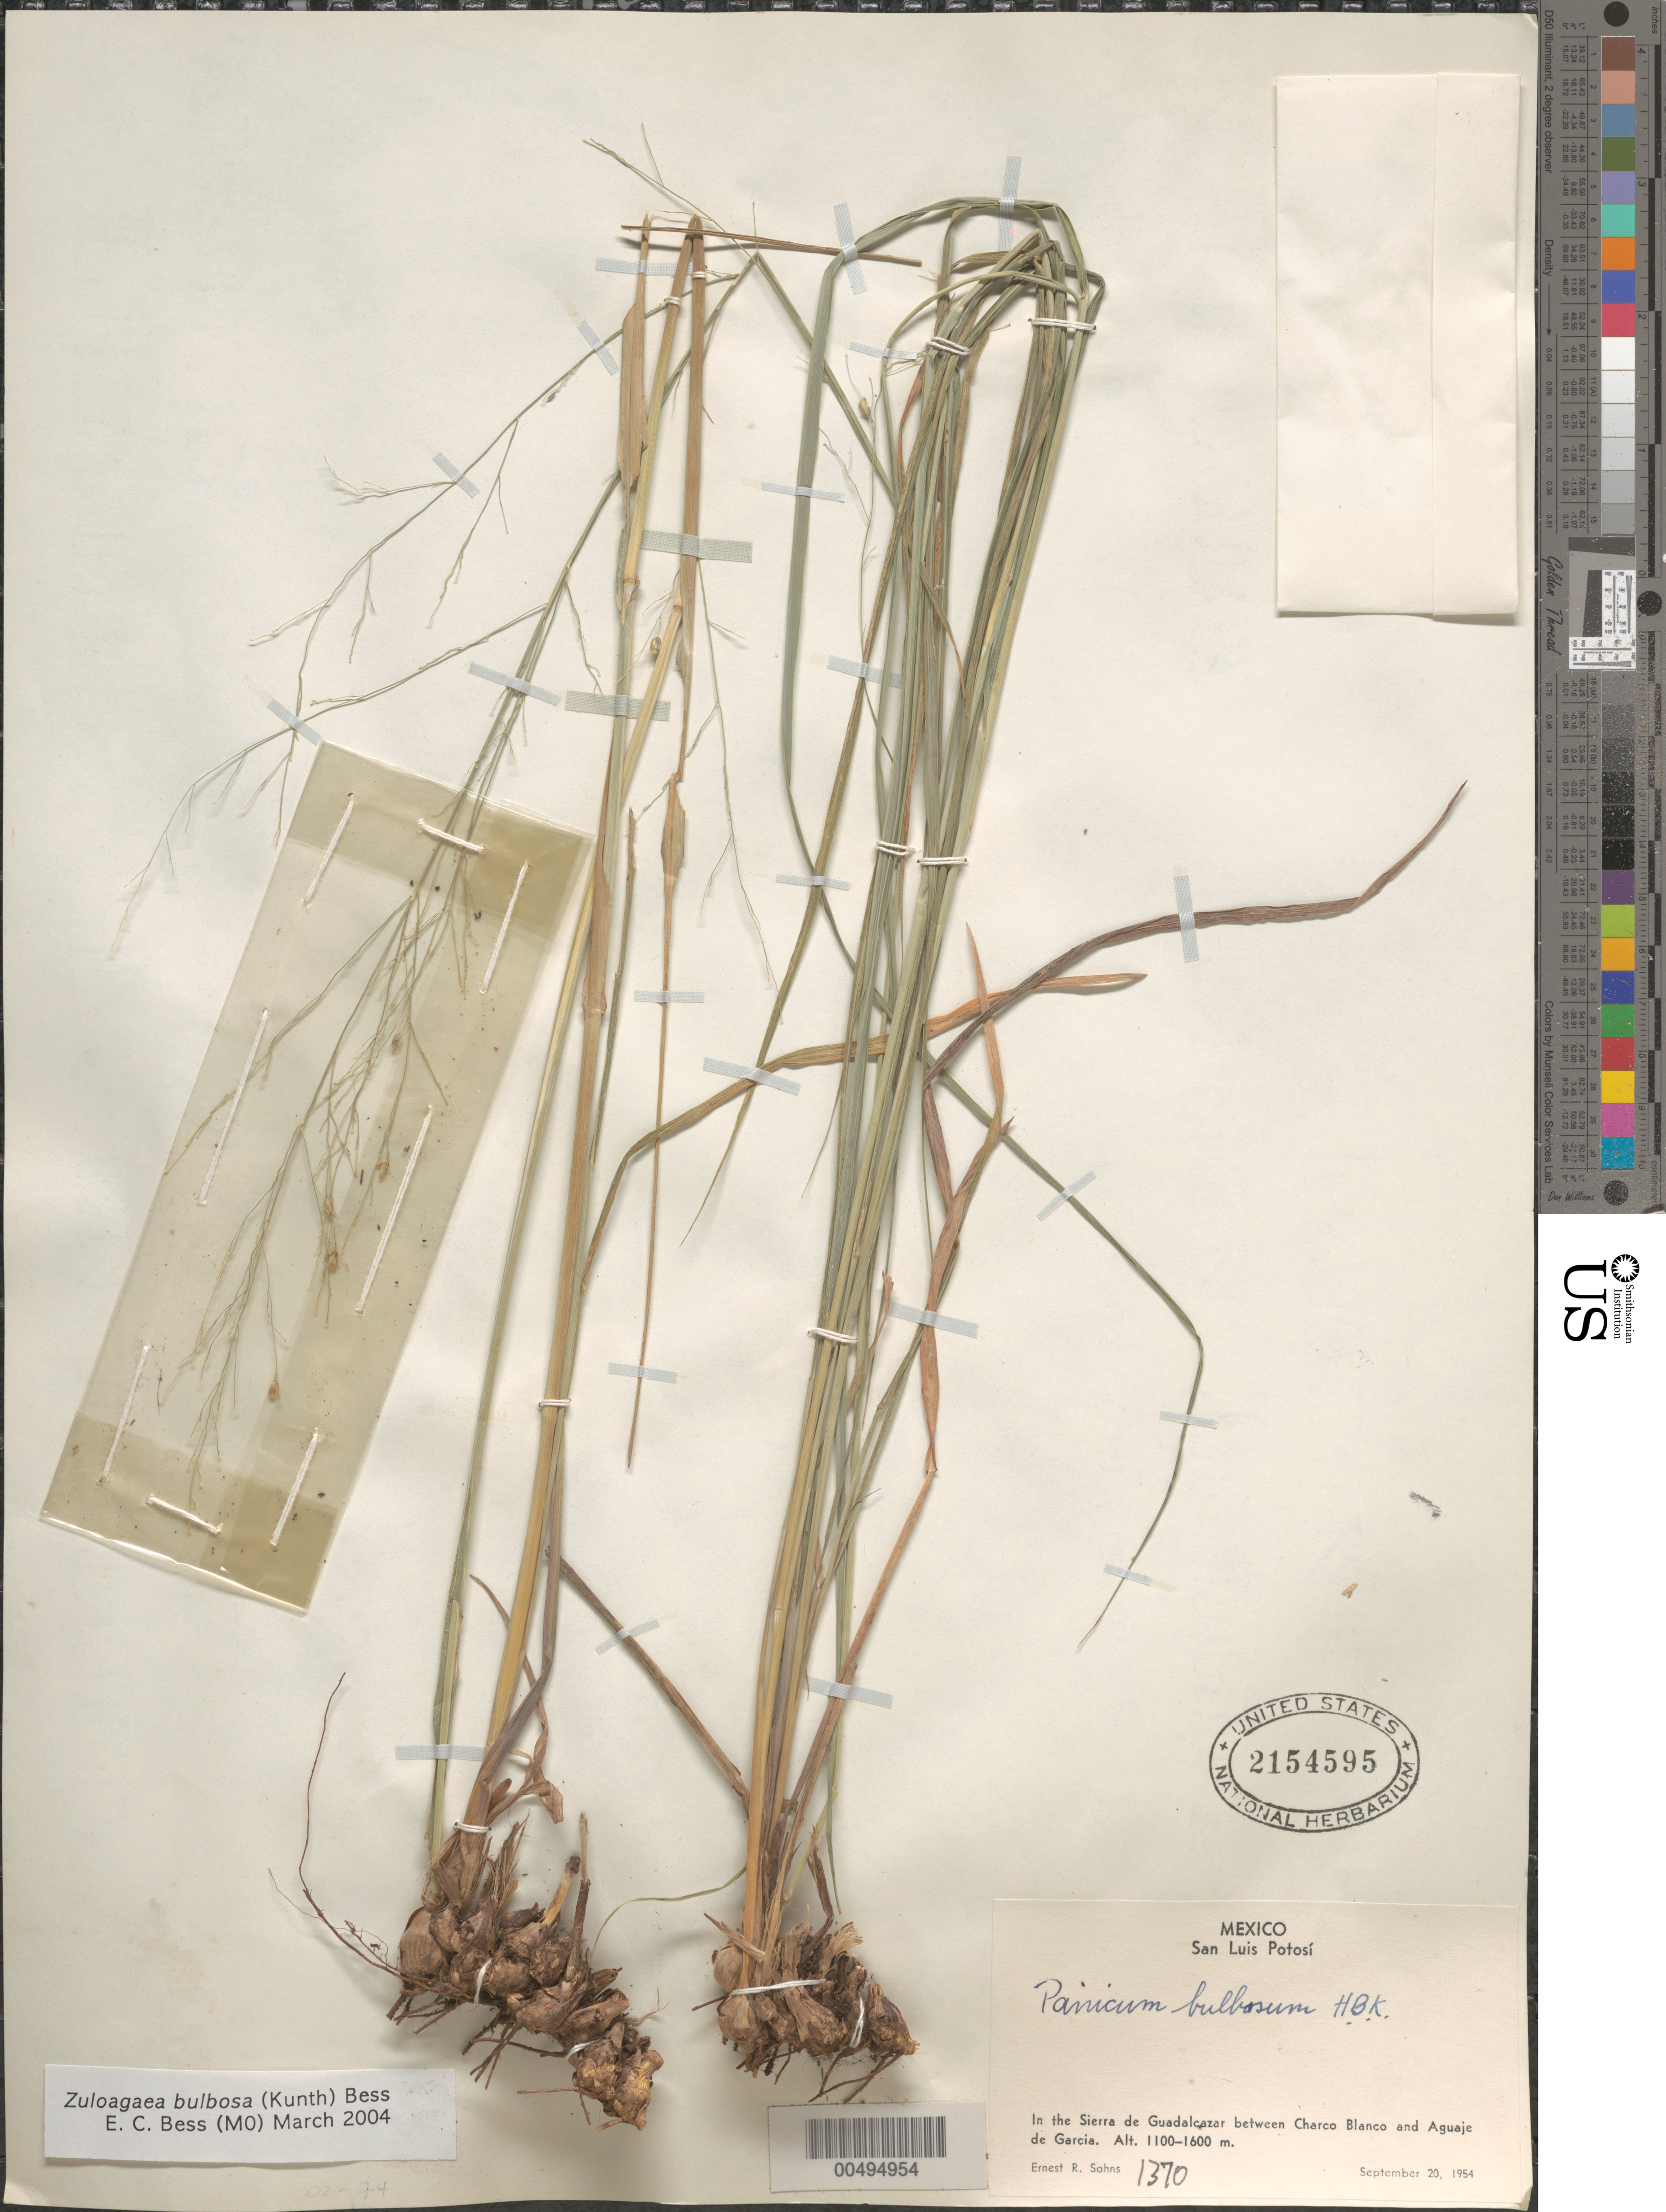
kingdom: Plantae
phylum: Tracheophyta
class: Liliopsida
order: Poales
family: Poaceae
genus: Panicum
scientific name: Panicum bulbosum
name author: Kunth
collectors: E. R. Sohns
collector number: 1370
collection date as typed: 20 Sep 1954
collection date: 1954-09-20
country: Mexico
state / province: San Luis Potosi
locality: In the Sierra de Guadalcazar between Charco Blanco & Aguaje de Garcia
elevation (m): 1100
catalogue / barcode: US 2154595